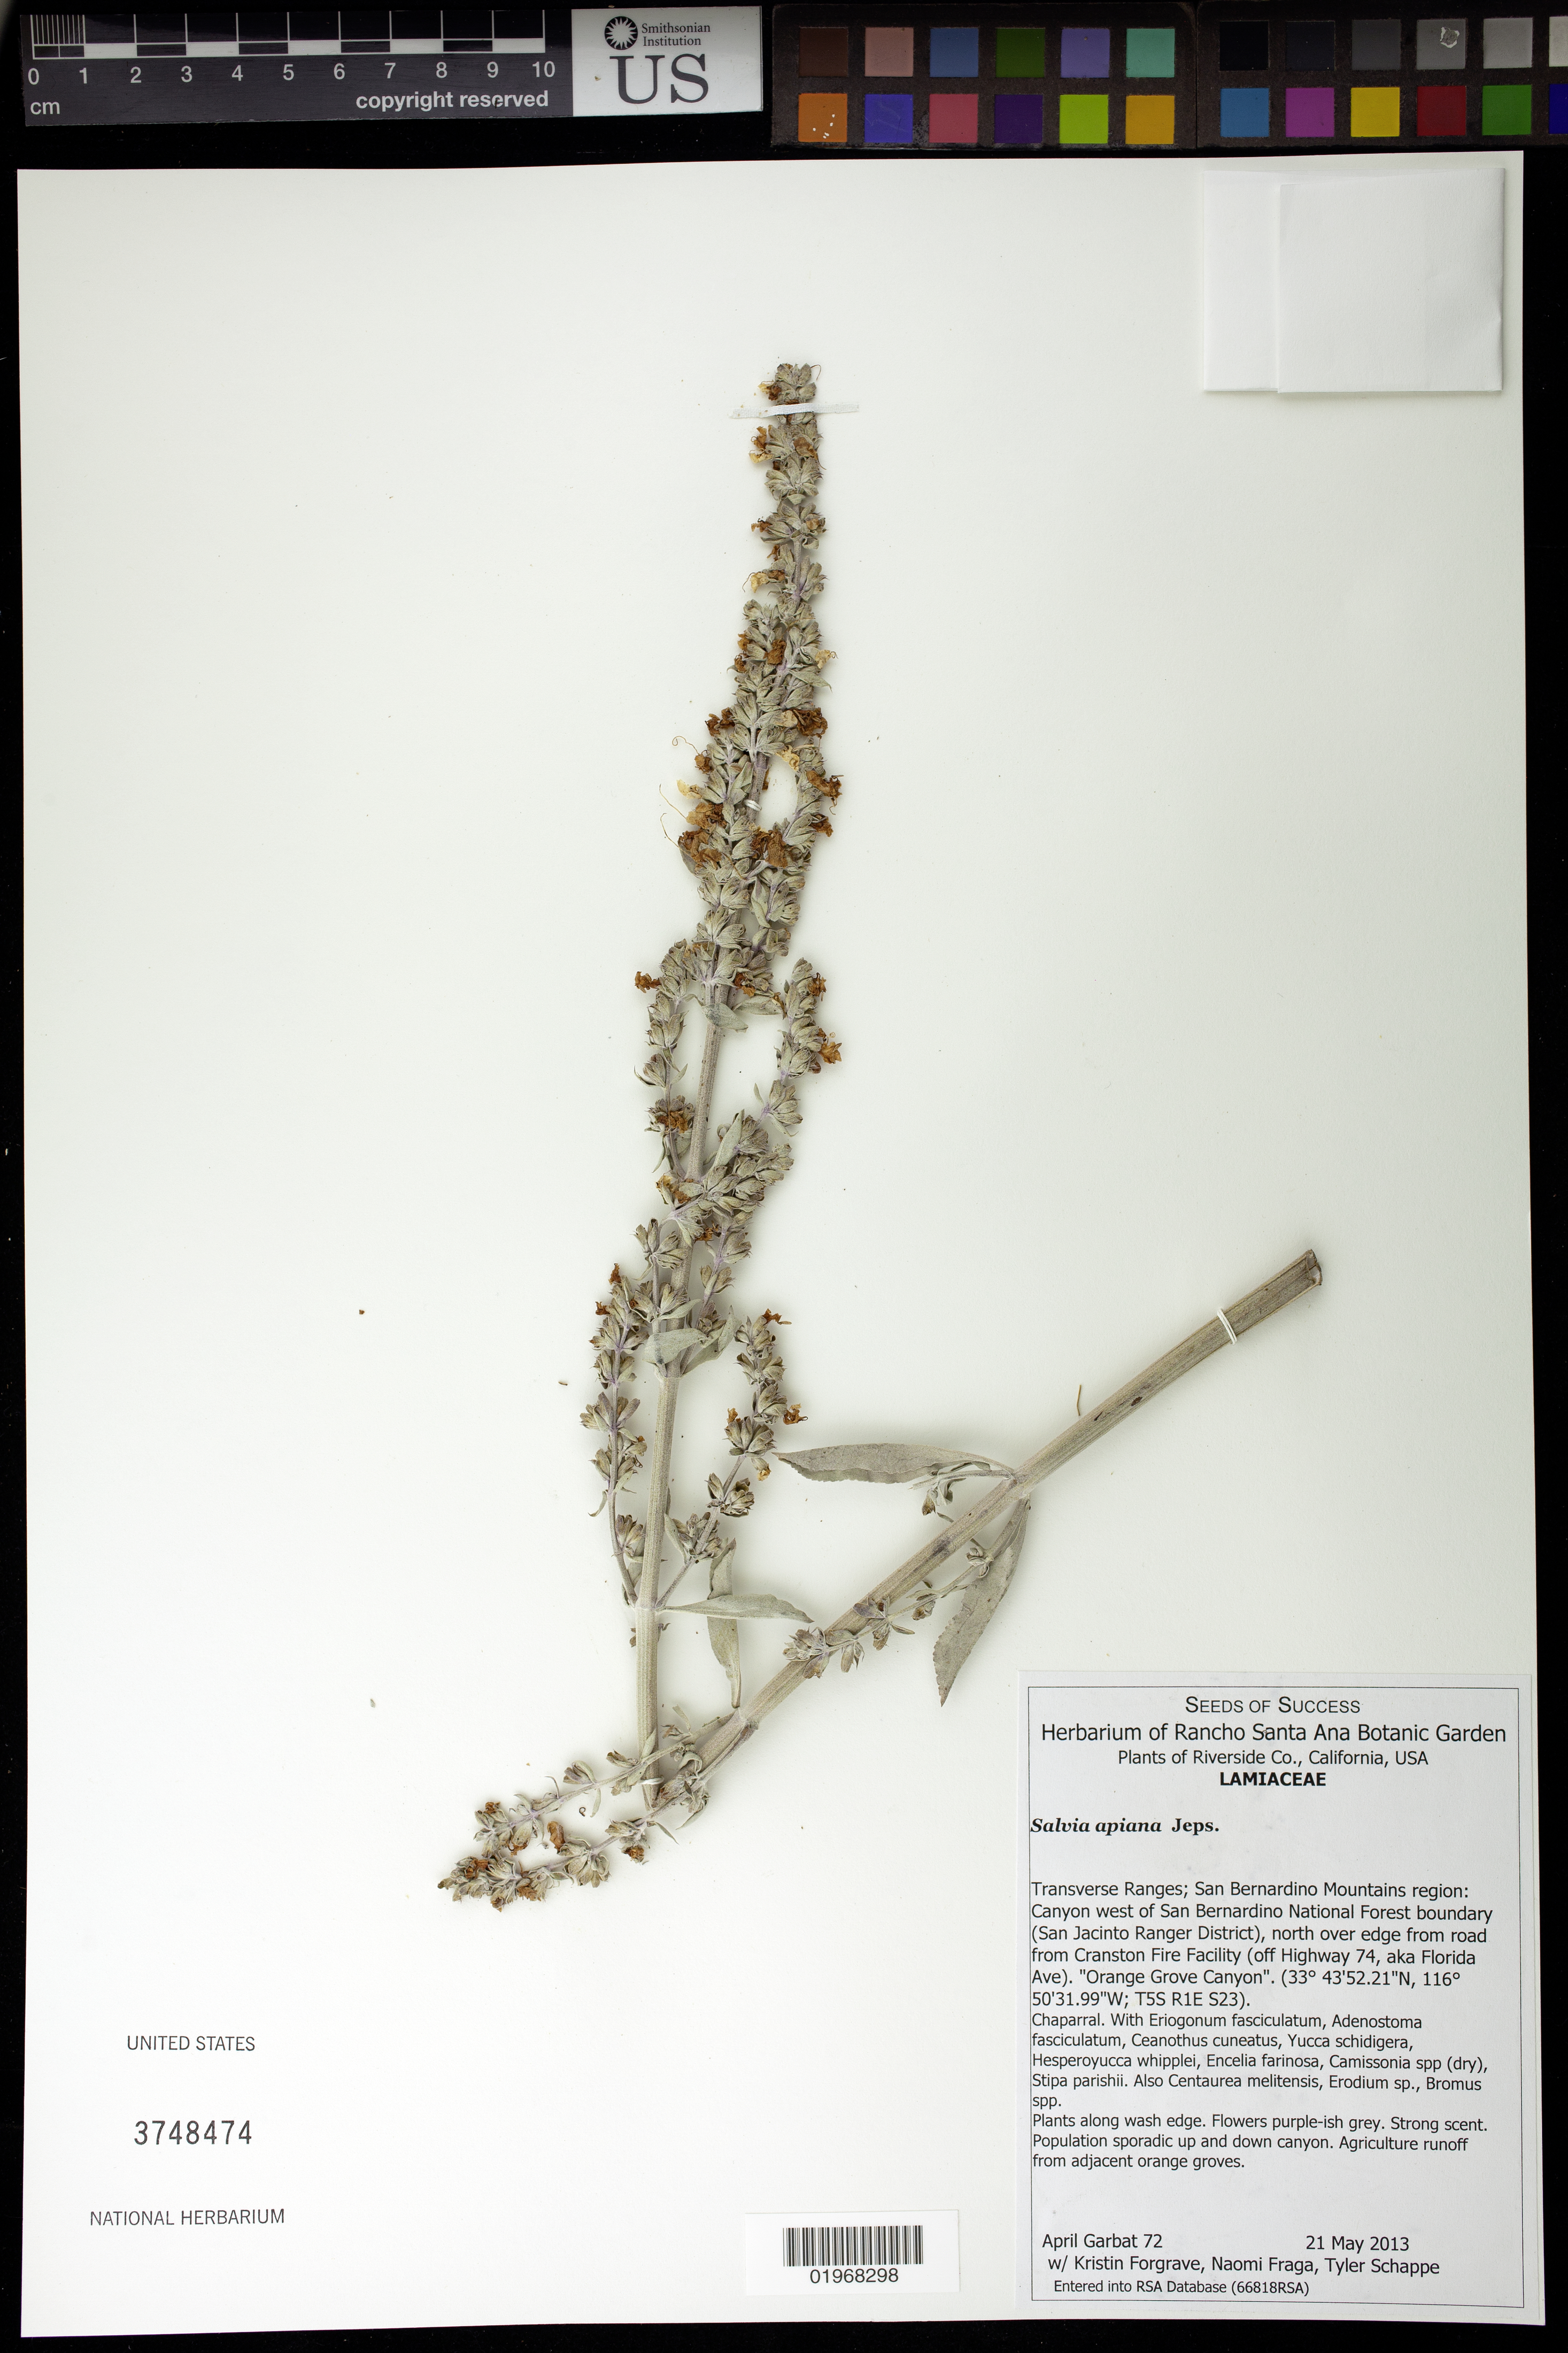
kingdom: Plantae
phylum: Tracheophyta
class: Magnoliopsida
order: Lamiales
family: Lamiaceae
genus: Salvia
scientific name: Salvia apiana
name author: Jeps.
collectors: A. Garbat, K. Forgrave, N. Fraga & T. Schappe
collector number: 72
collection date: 2013-05-21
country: United States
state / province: California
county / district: Riverside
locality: San Bernardino Mts region: Canyon W of San Bernardino National Forest boundary (San Jacinto Ranger District), N over edge from road from Cranston Ranger Facility (off Hwy 74, aka Florida Ave). "Orange Grove Canyon"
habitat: Chaparral. Along wash edge.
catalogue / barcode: US 3748474